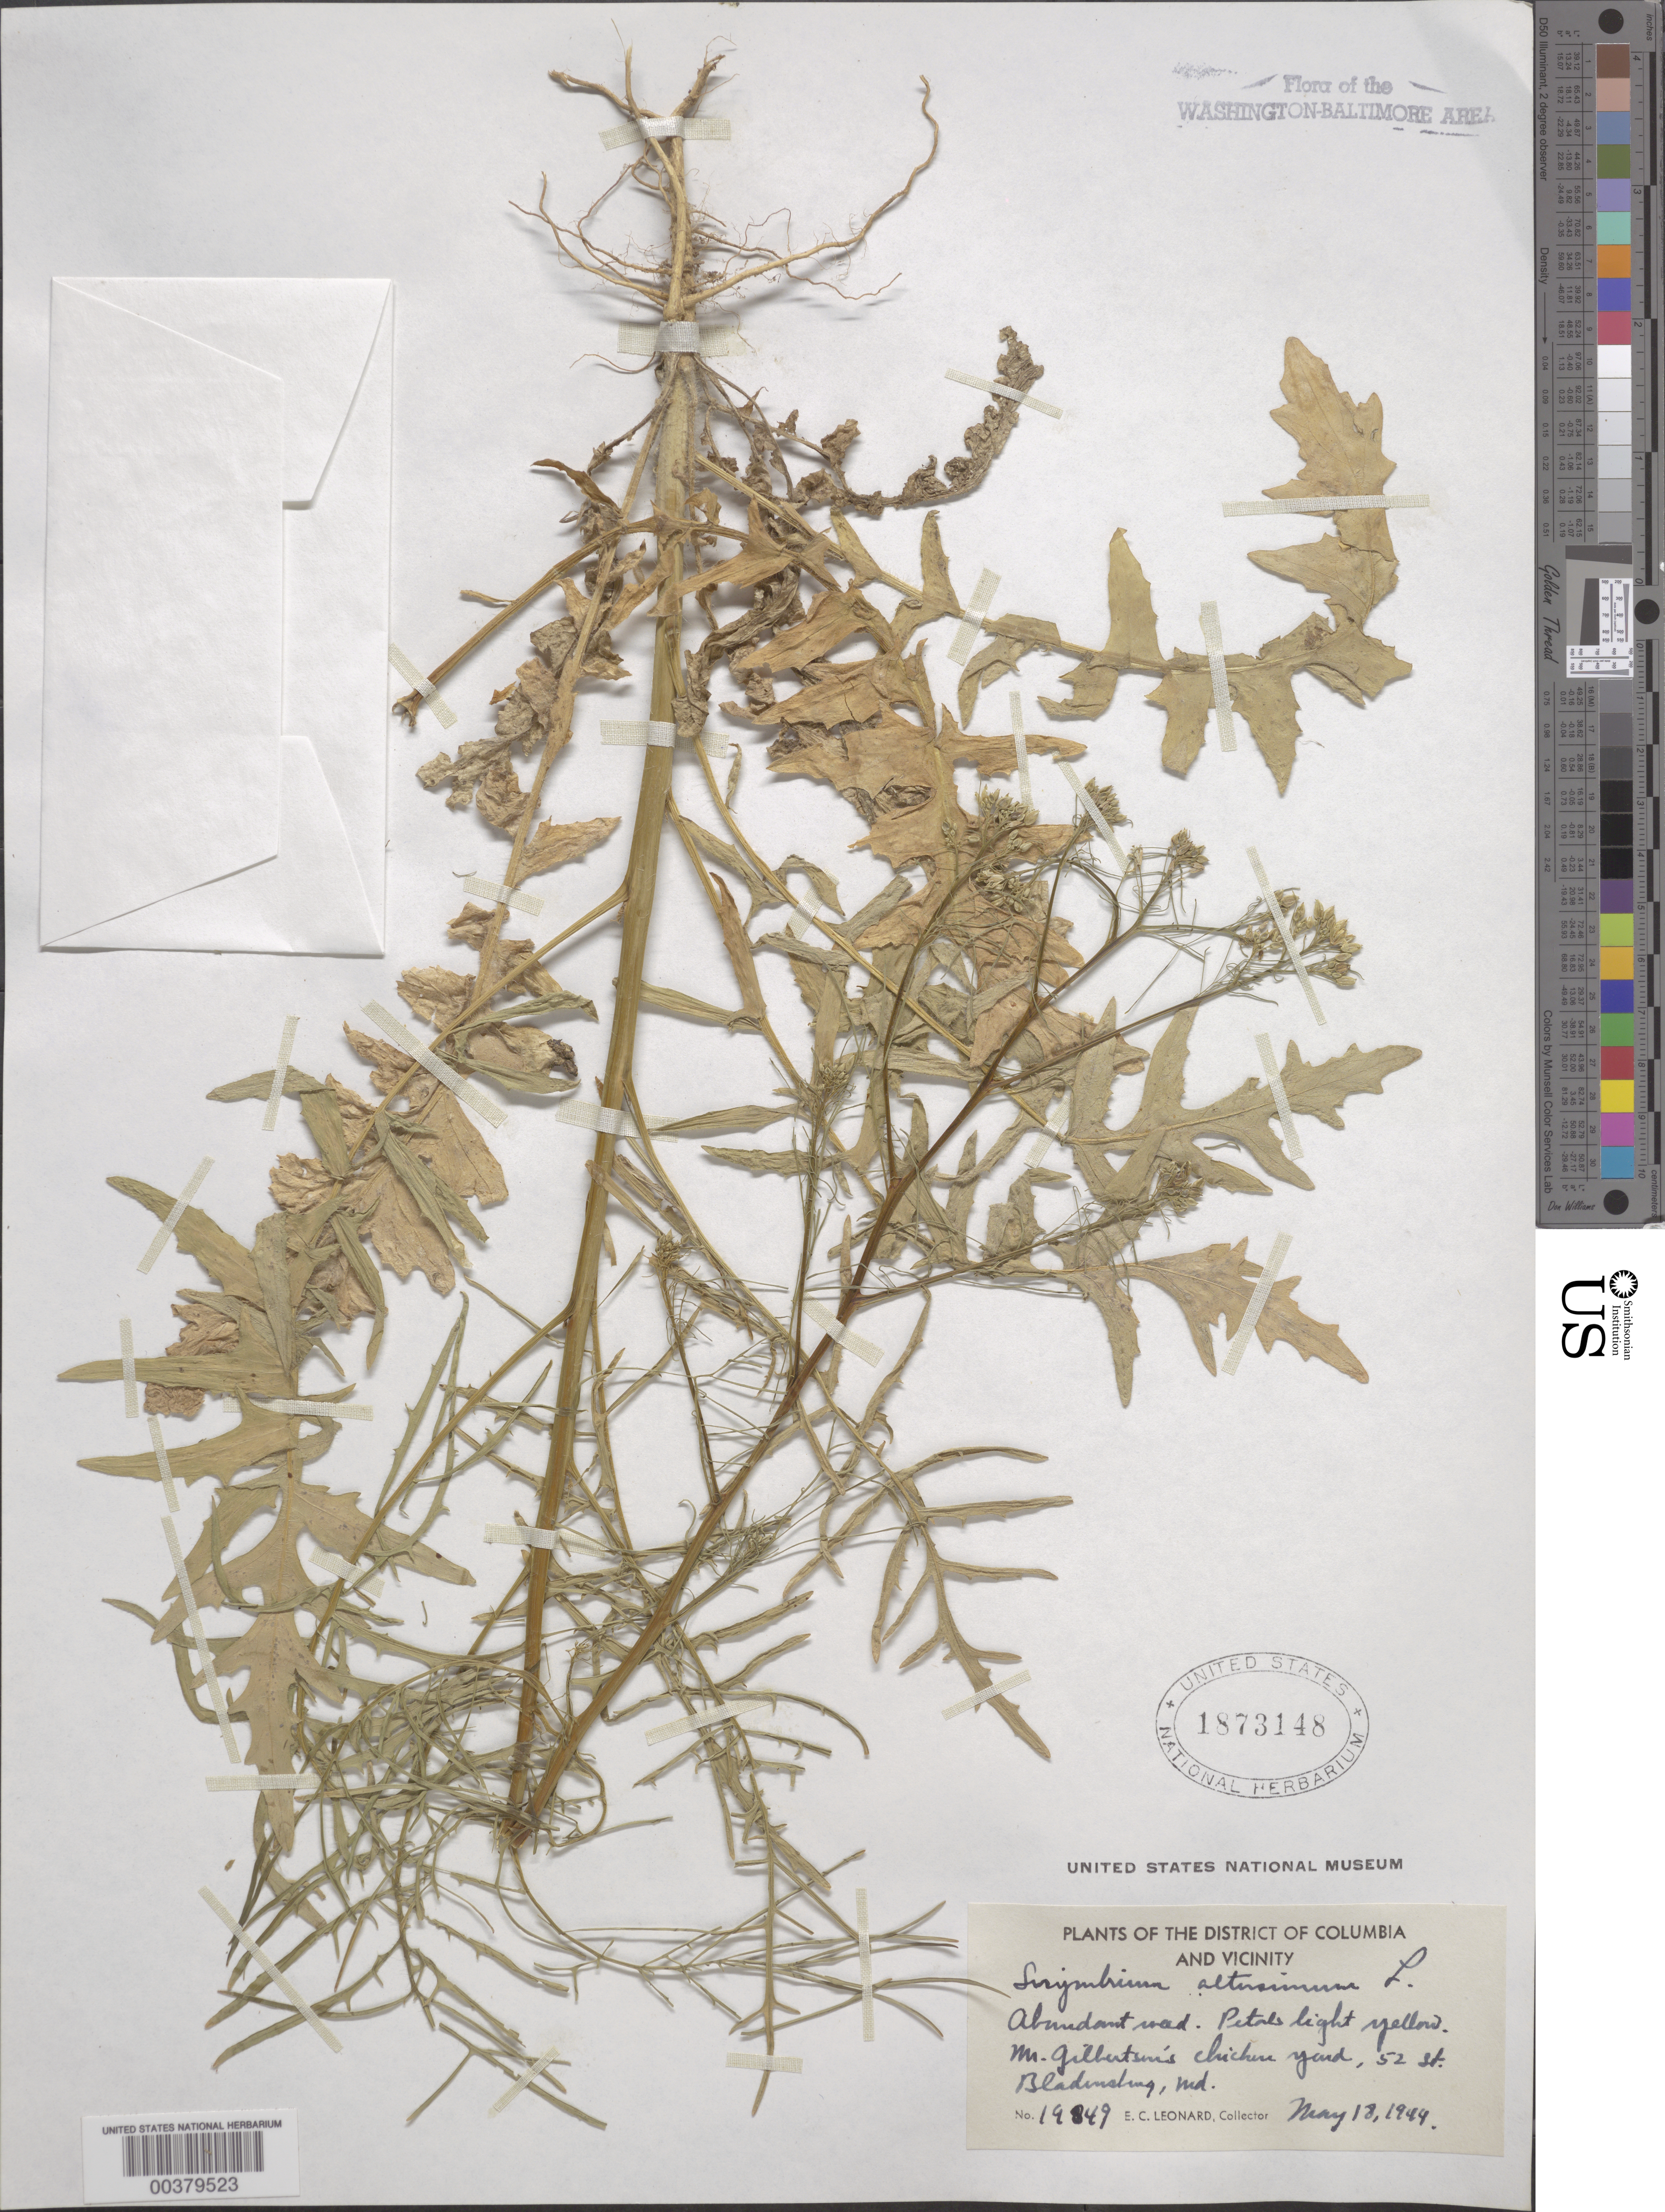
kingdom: Plantae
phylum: Tracheophyta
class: Magnoliopsida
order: Brassicales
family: Brassicaceae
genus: Sisymbrium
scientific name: Sisymbrium altissimum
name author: L.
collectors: E. C. Leonard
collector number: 19849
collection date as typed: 18 May 1944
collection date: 1944-05-18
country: United States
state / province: Maryland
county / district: Prince George's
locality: Bladensburg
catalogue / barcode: US 1873148